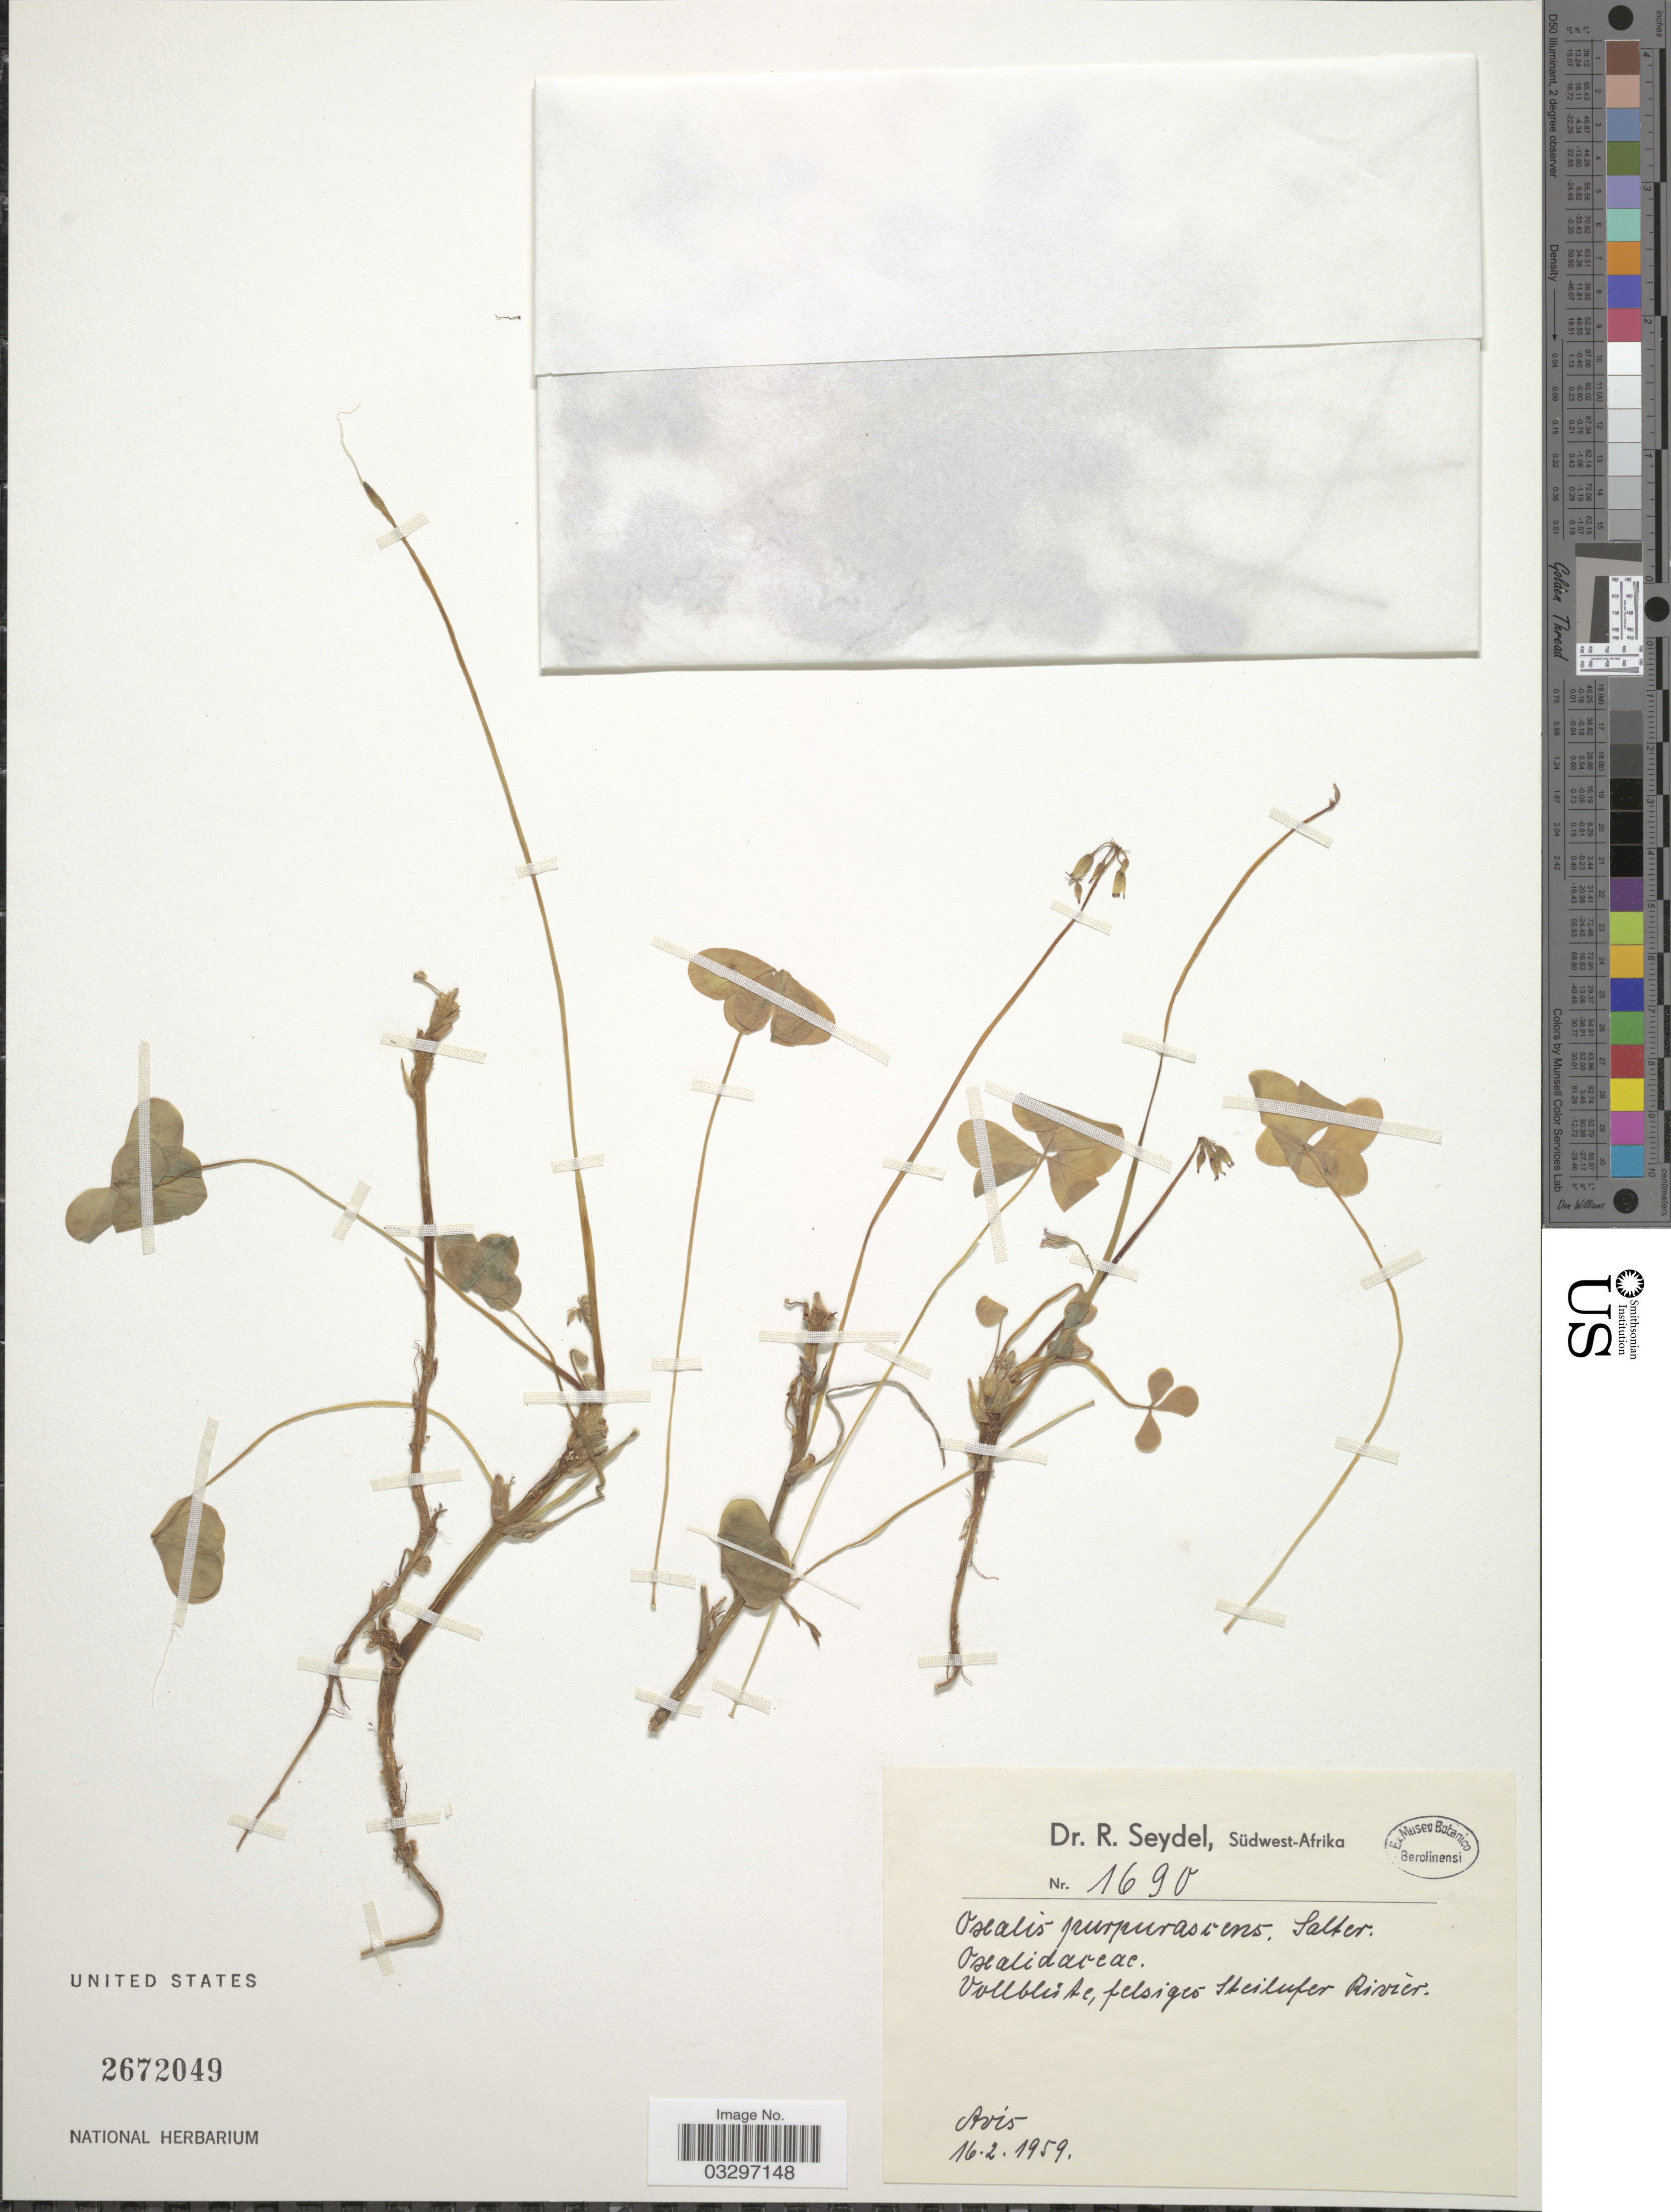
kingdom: Plantae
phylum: Tracheophyta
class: Magnoliopsida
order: Oxalidales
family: Oxalidaceae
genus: Oxalis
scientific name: Oxalis purpurascens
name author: T.M. Salter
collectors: R. Seydel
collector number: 1690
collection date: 1959-02-16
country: Namibia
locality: Südwest-Afrika, Avis.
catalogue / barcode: US 2672049